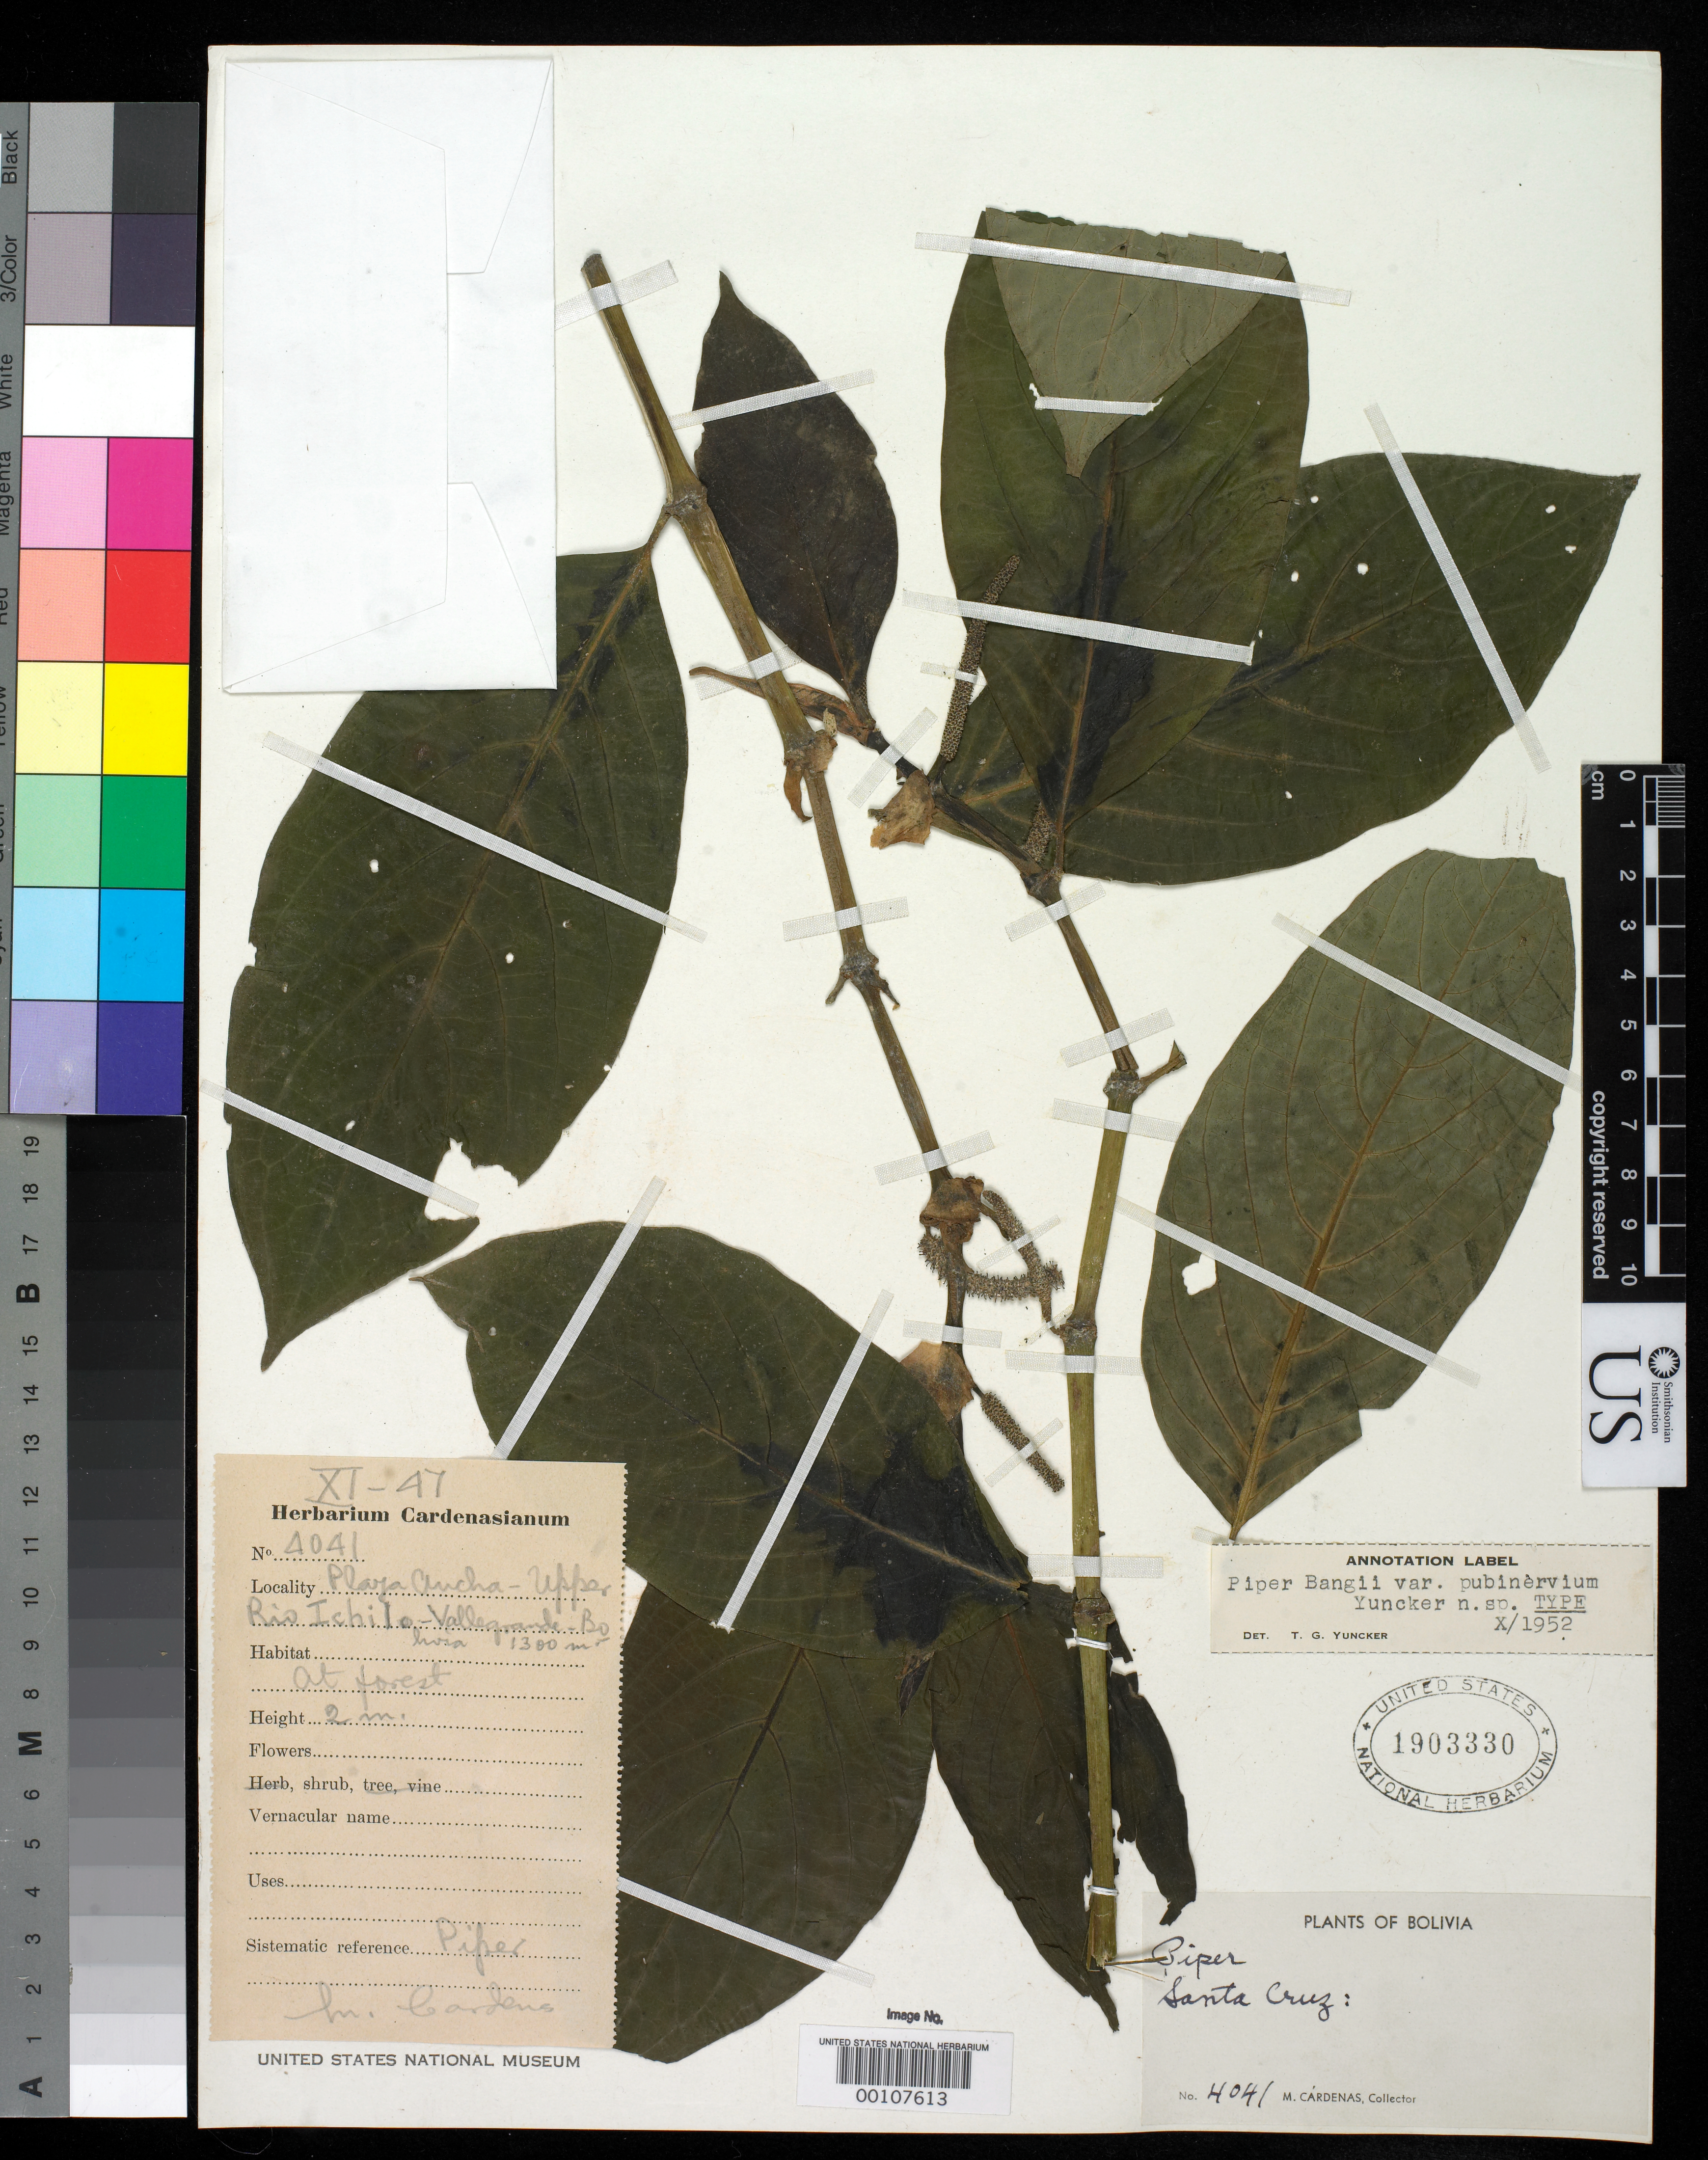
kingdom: Plantae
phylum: Tracheophyta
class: Magnoliopsida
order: Piperales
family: Piperaceae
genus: Piper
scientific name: Piper bangii var. pubinervium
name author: Yunck.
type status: Holotype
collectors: M. Cárdenas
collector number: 4041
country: Bolivia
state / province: Santa Cruz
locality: Playa Ancha.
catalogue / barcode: US 1903330